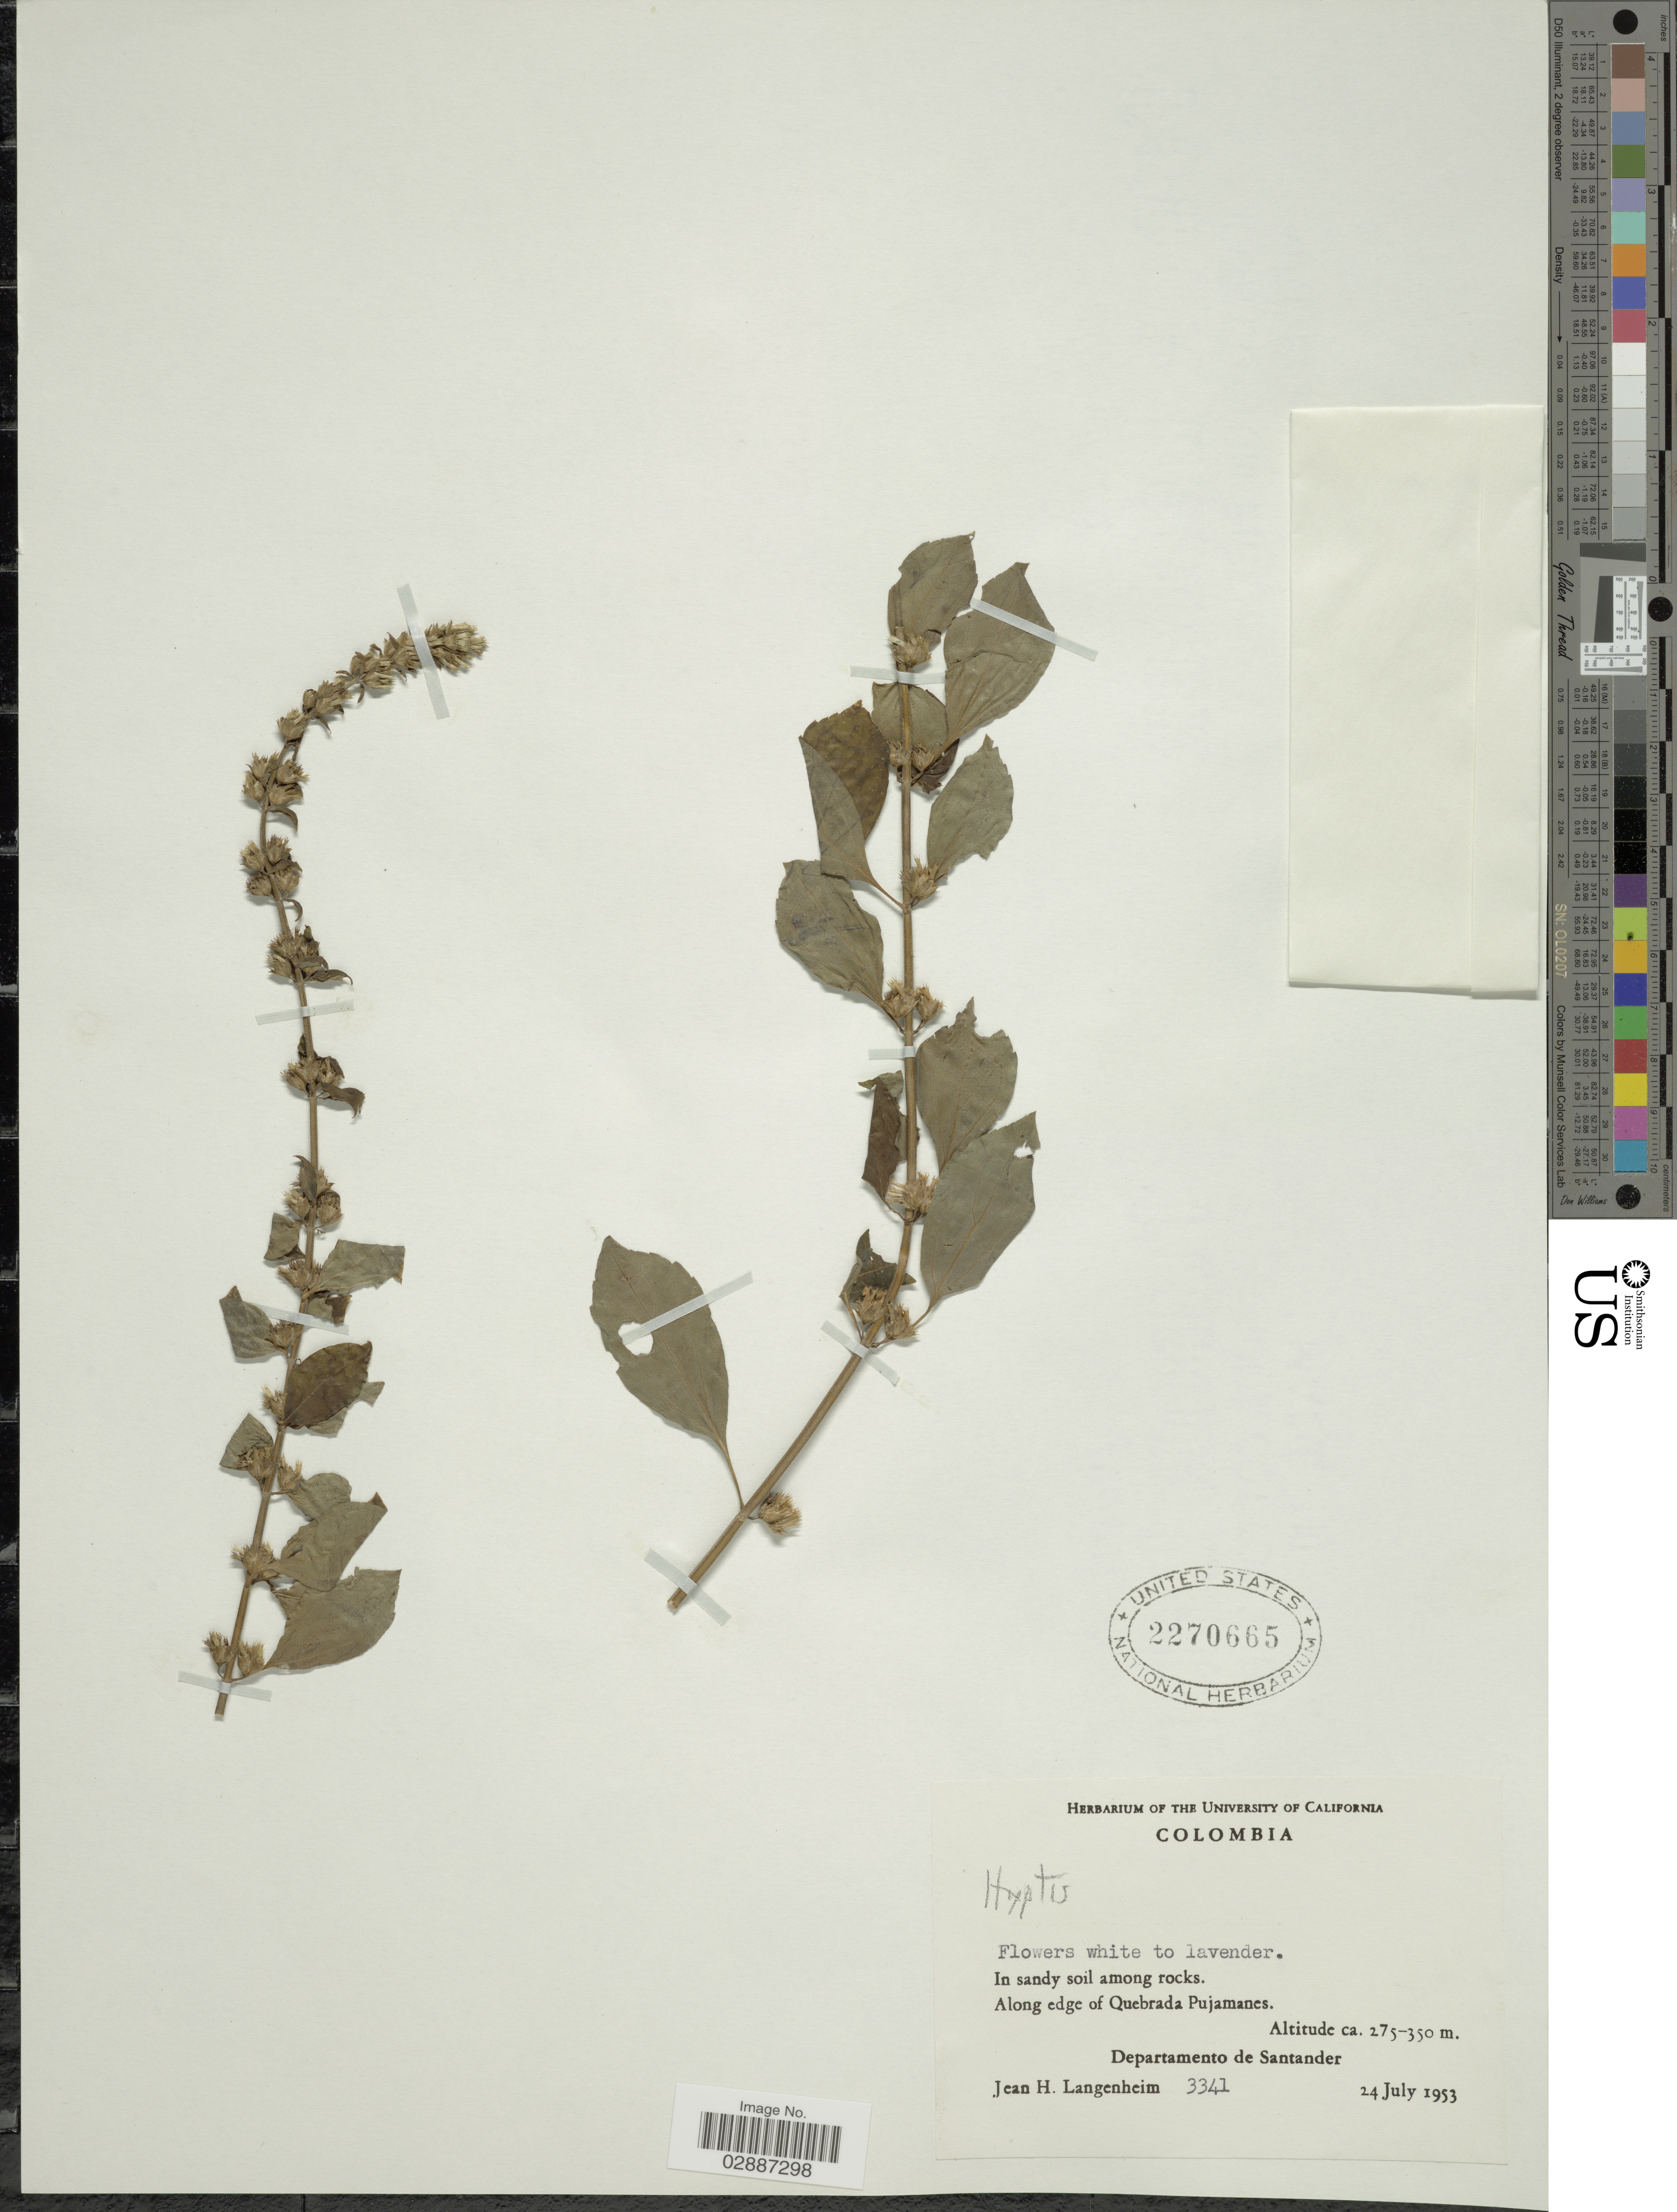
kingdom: Plantae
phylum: Tracheophyta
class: Magnoliopsida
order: Lamiales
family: Lamiaceae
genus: Cantinoa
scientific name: Cantinoa sp.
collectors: J. H. Langenheim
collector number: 3341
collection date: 1953-07-24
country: Colombia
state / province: Santander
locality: Along edge of Quebrada Pujamanes. Departamento de Santander.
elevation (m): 275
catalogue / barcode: US 2270665